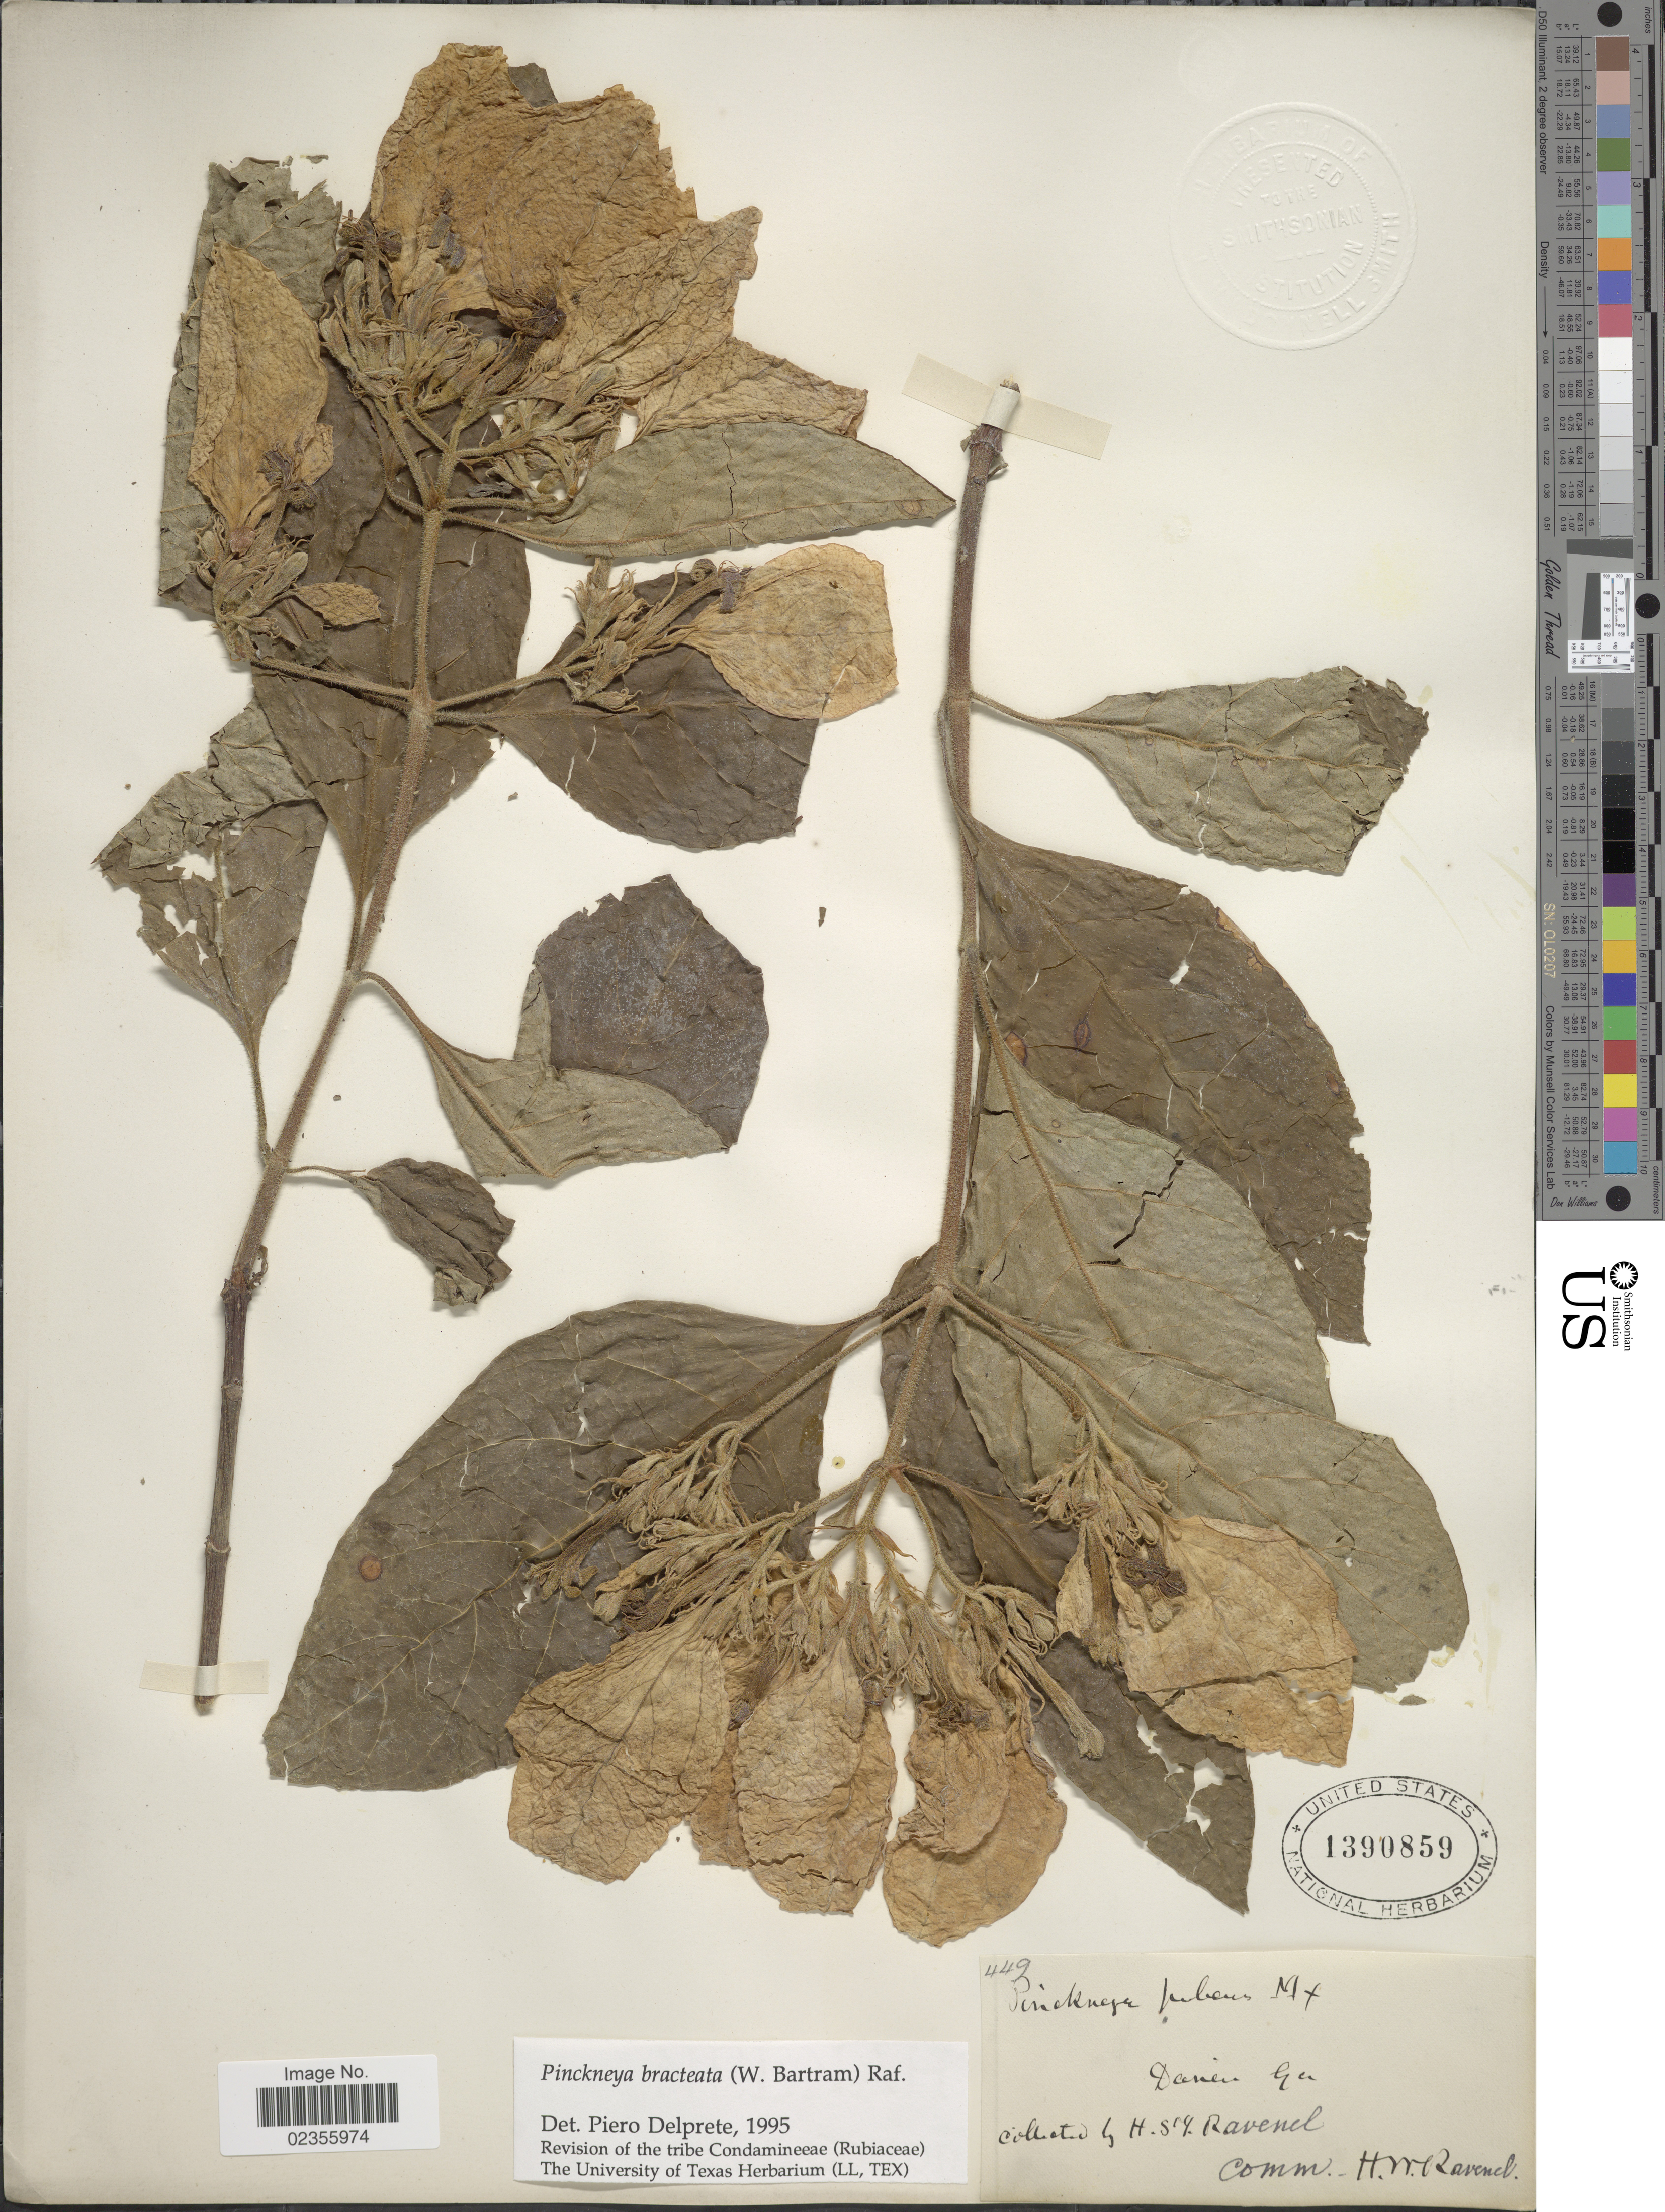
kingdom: Plantae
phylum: Tracheophyta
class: Magnoliopsida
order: Gentianales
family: Rubiaceae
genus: Pinckneya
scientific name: Pinckneya pubens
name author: Michx.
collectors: H. Ravenel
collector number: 449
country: United States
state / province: Georgia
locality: Darien, Ga.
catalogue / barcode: US 1390859